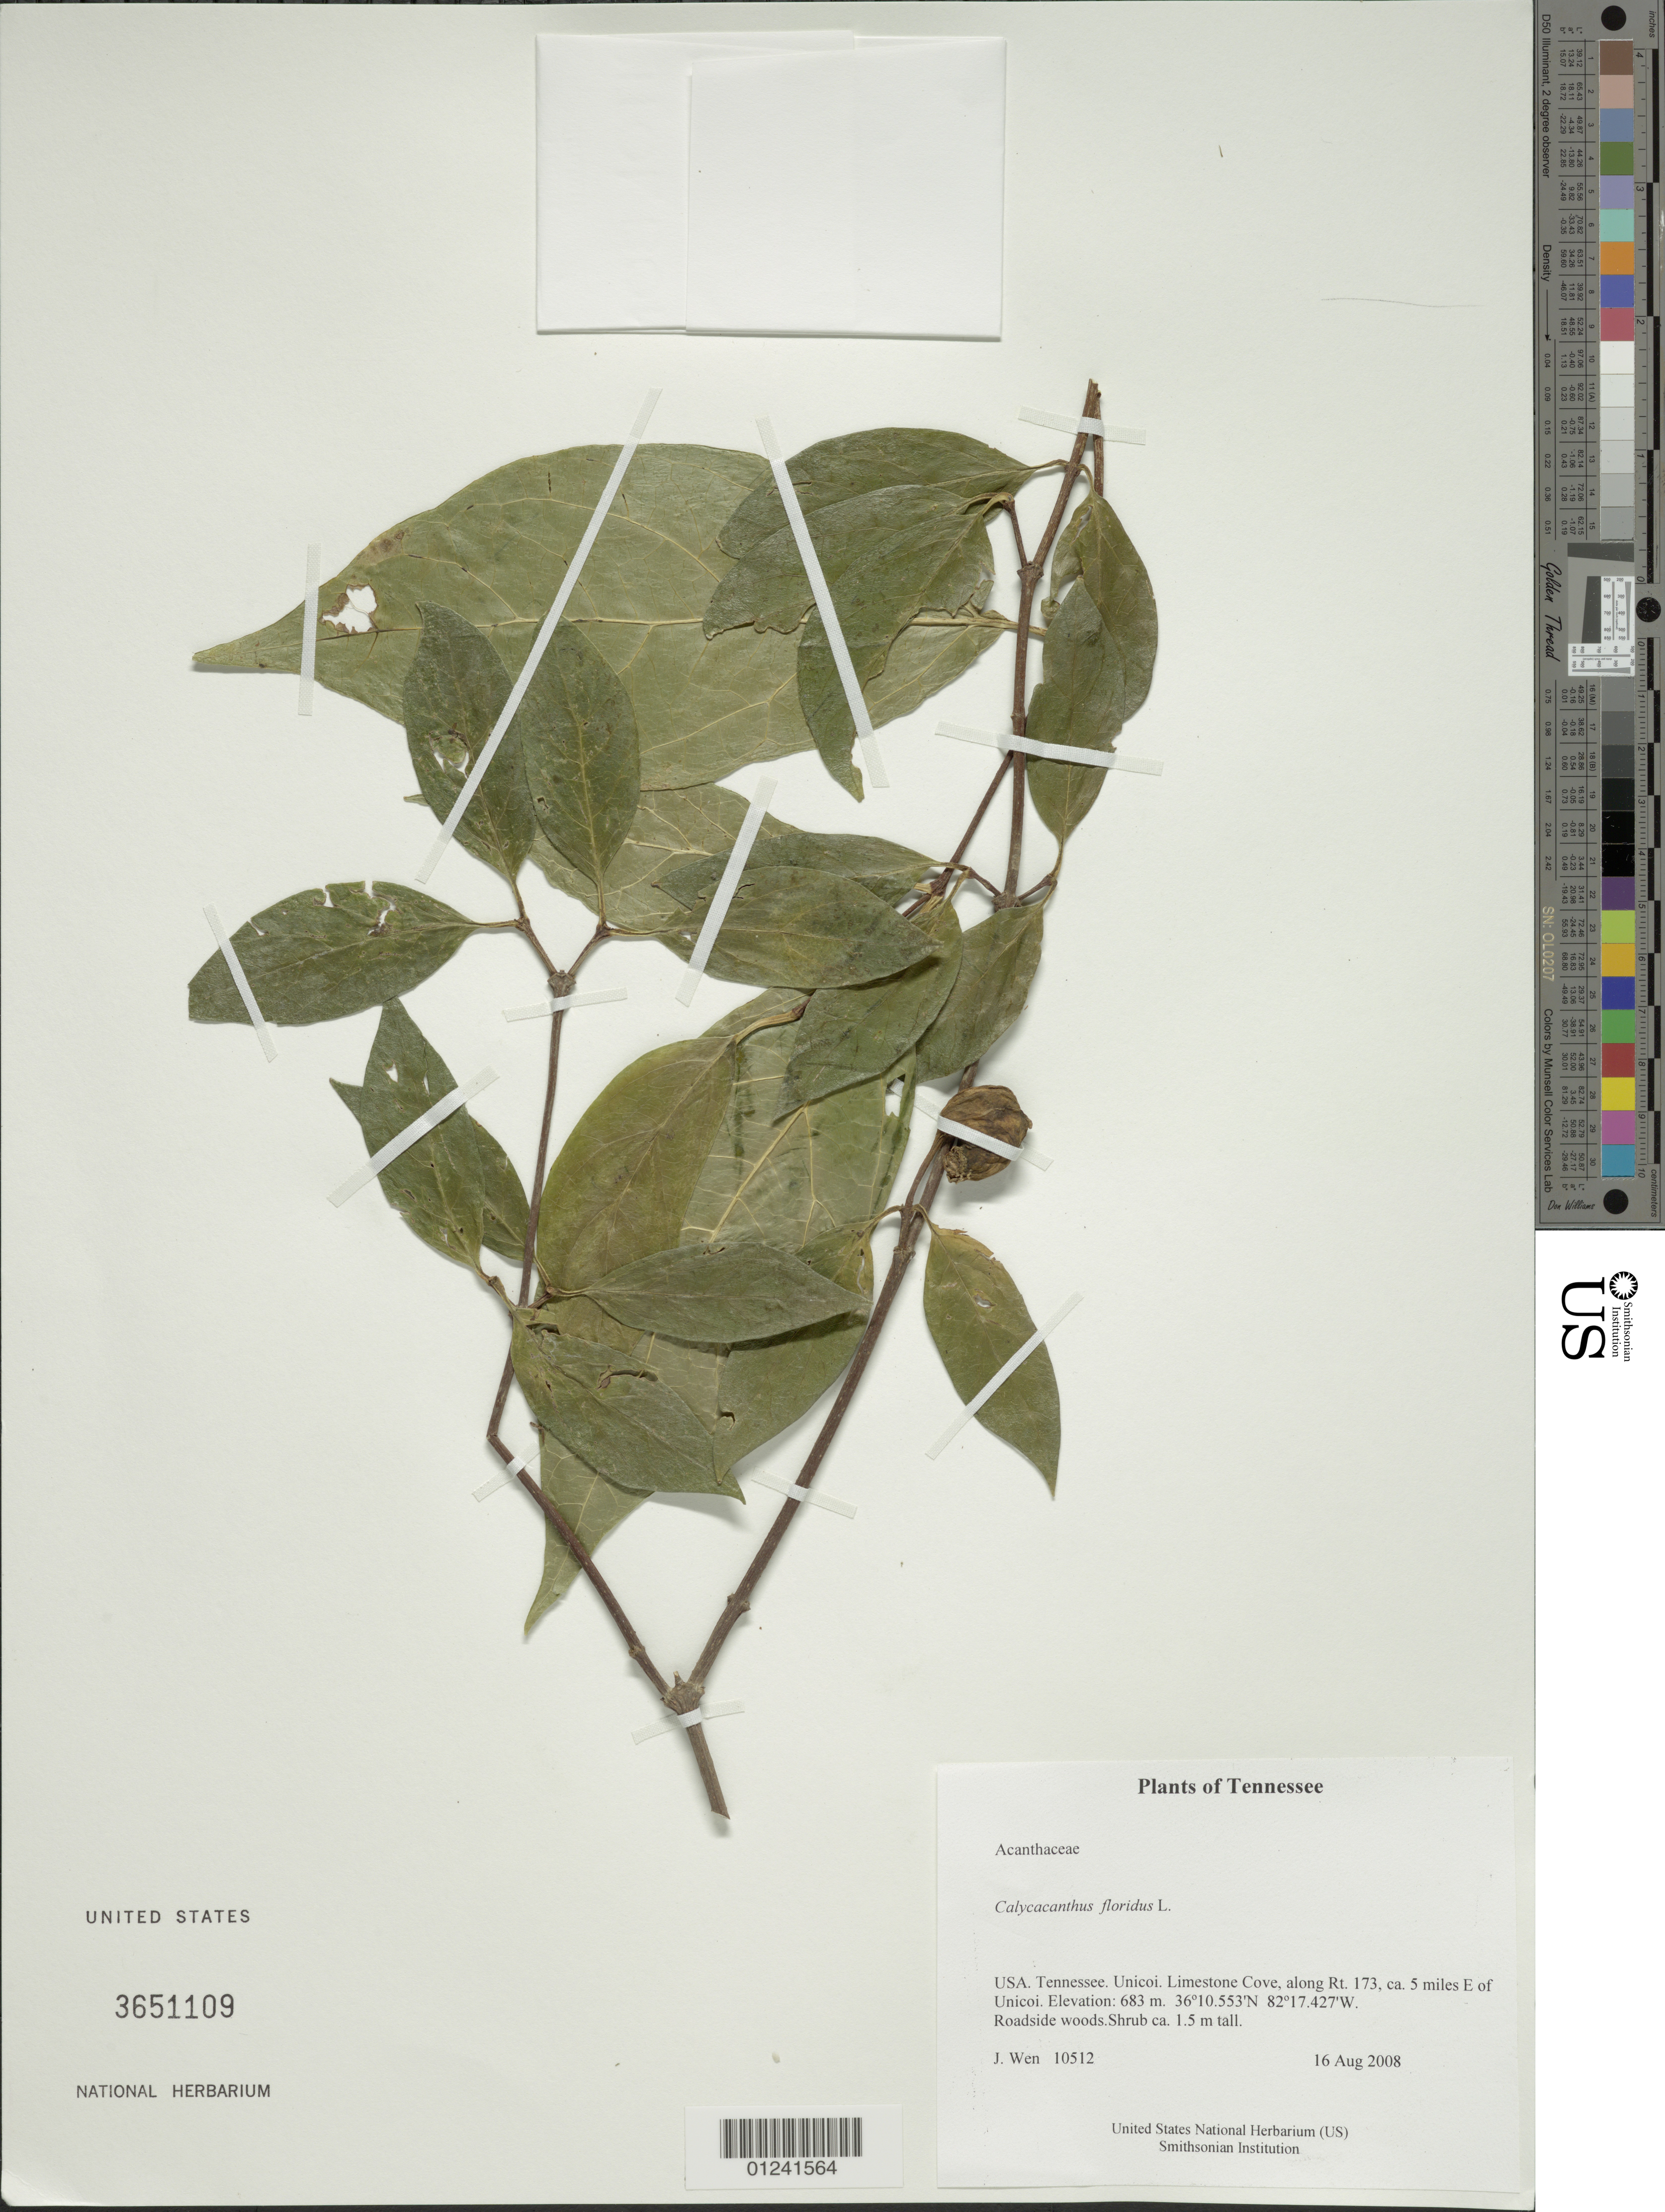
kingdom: Plantae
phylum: Tracheophyta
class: Magnoliopsida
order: Lamiales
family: Acanthaceae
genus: Calycacanthus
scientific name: Calycacanthus floridus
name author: L.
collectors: J. Wen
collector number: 10512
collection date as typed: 16 Aug 2008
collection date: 2008-08-16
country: United States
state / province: Tennessee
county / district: Unicoi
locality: Limestone Cove, along Rt. 173, ca. 5 miles E of Unicoi.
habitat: Roadside woods.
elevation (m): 683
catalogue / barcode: US 3651109